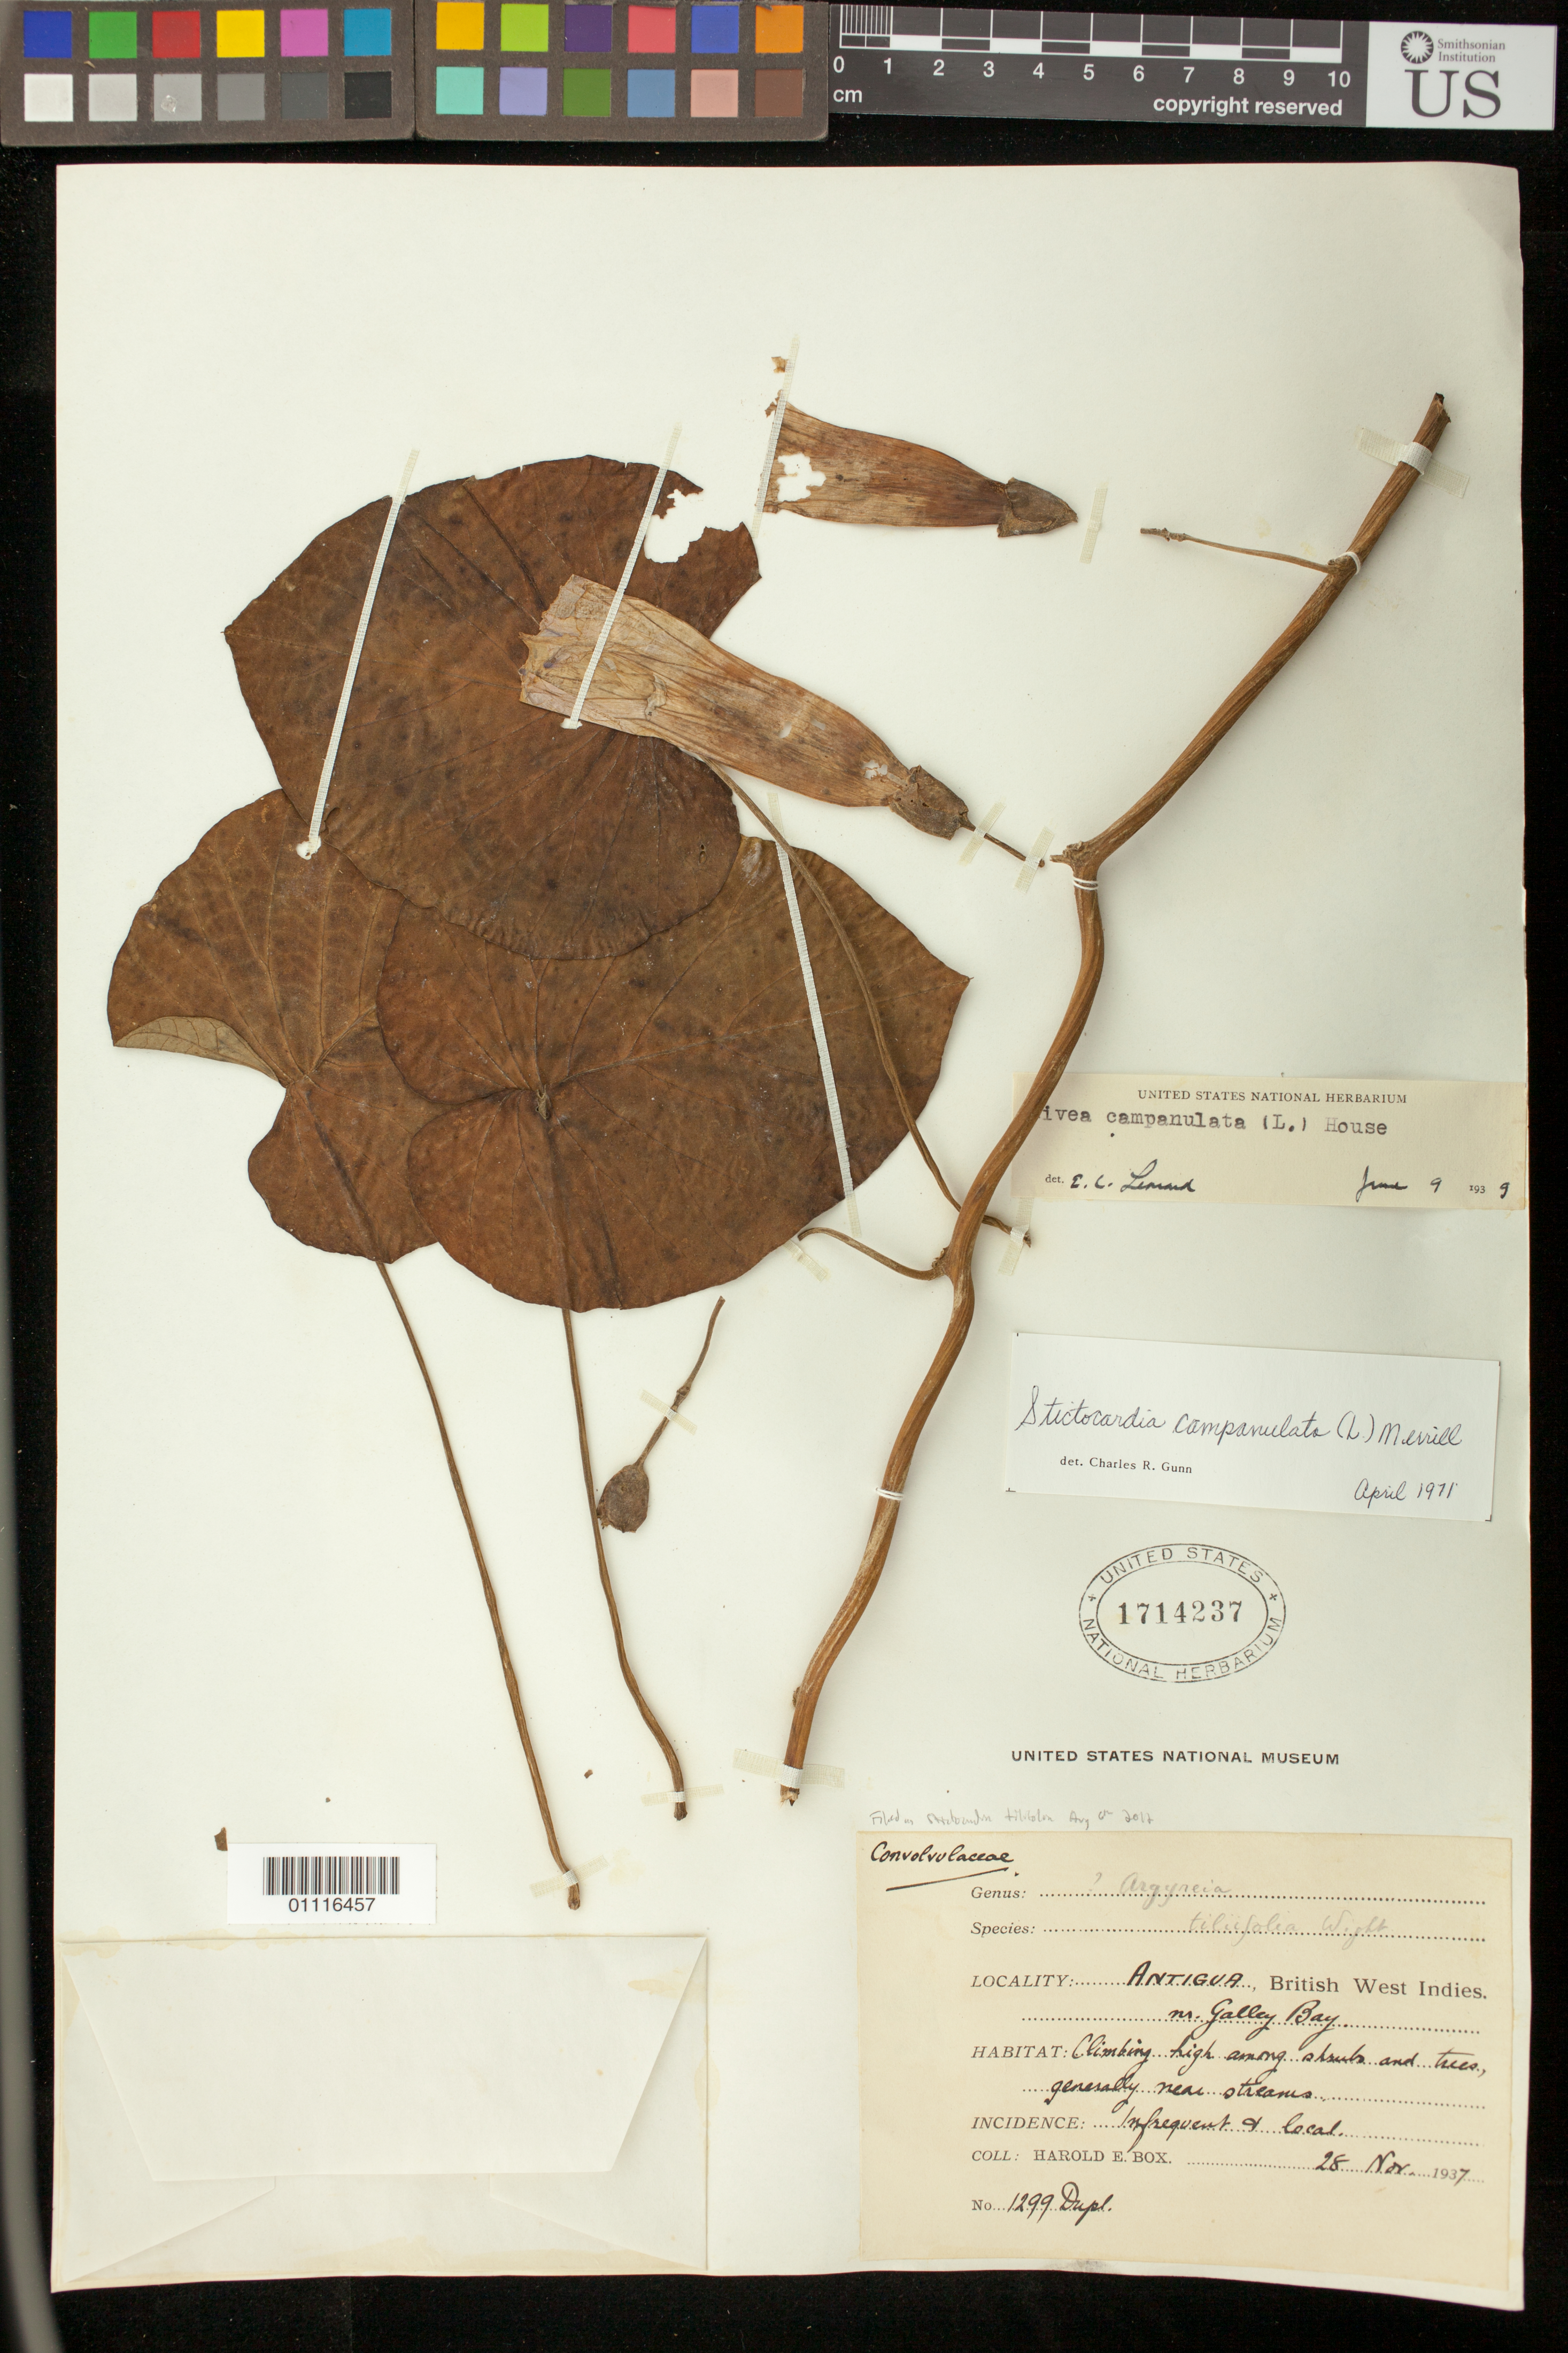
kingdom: Plantae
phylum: Tracheophyta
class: Magnoliopsida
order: Solanales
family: Convolvulaceae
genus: Stictocardia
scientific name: Stictocardia tiliifolia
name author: (Desr.) Hallier f.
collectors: H. E. Box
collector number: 1299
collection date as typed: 28 Nov 1937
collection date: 1937-11-28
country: Antigua and Barbuda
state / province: Saint John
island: Antigua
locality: Nr. Galley Bay. Climbing high among shrubs and trees, generally near streams.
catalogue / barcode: US 1714237